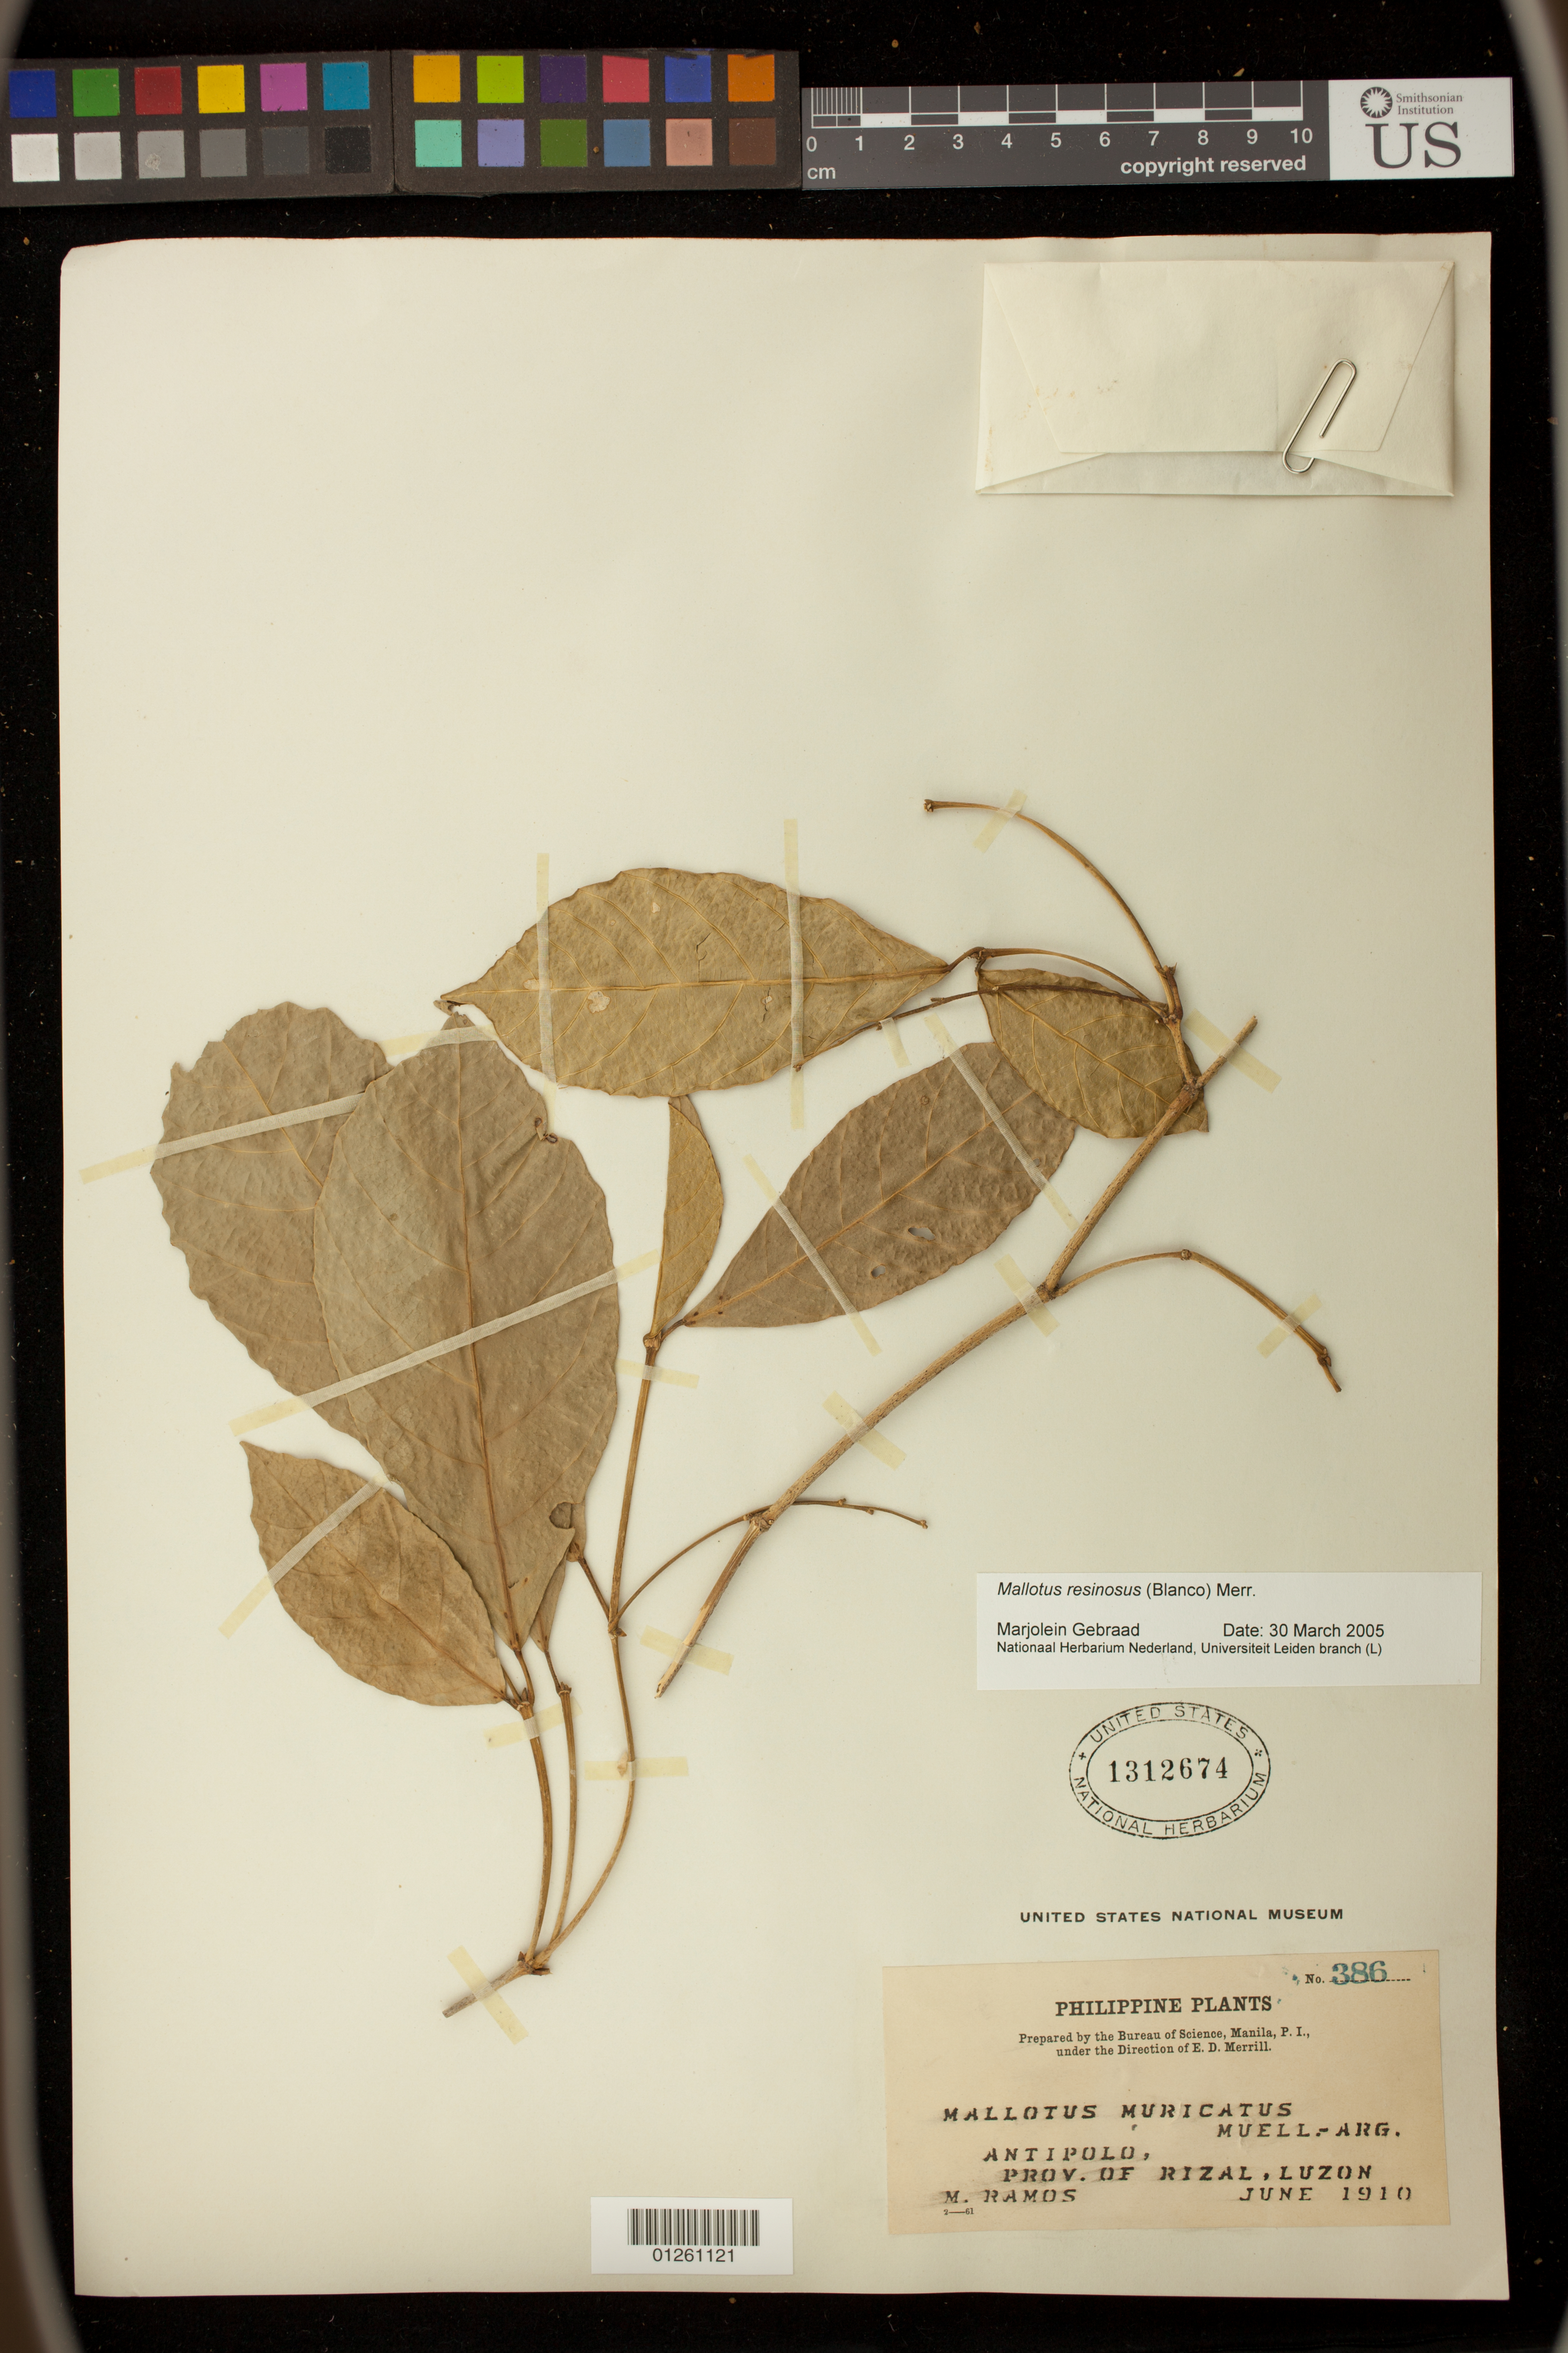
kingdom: Plantae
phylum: Tracheophyta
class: Magnoliopsida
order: Malpighiales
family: Euphorbiaceae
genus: Mallotus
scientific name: Mallotus resinosus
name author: (Blanco) Merr.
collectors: M. Ramos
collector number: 386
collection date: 1910-06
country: Philippines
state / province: Calabarzon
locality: Antipolo, Prov.of Rizal, Luzon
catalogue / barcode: US 1312674